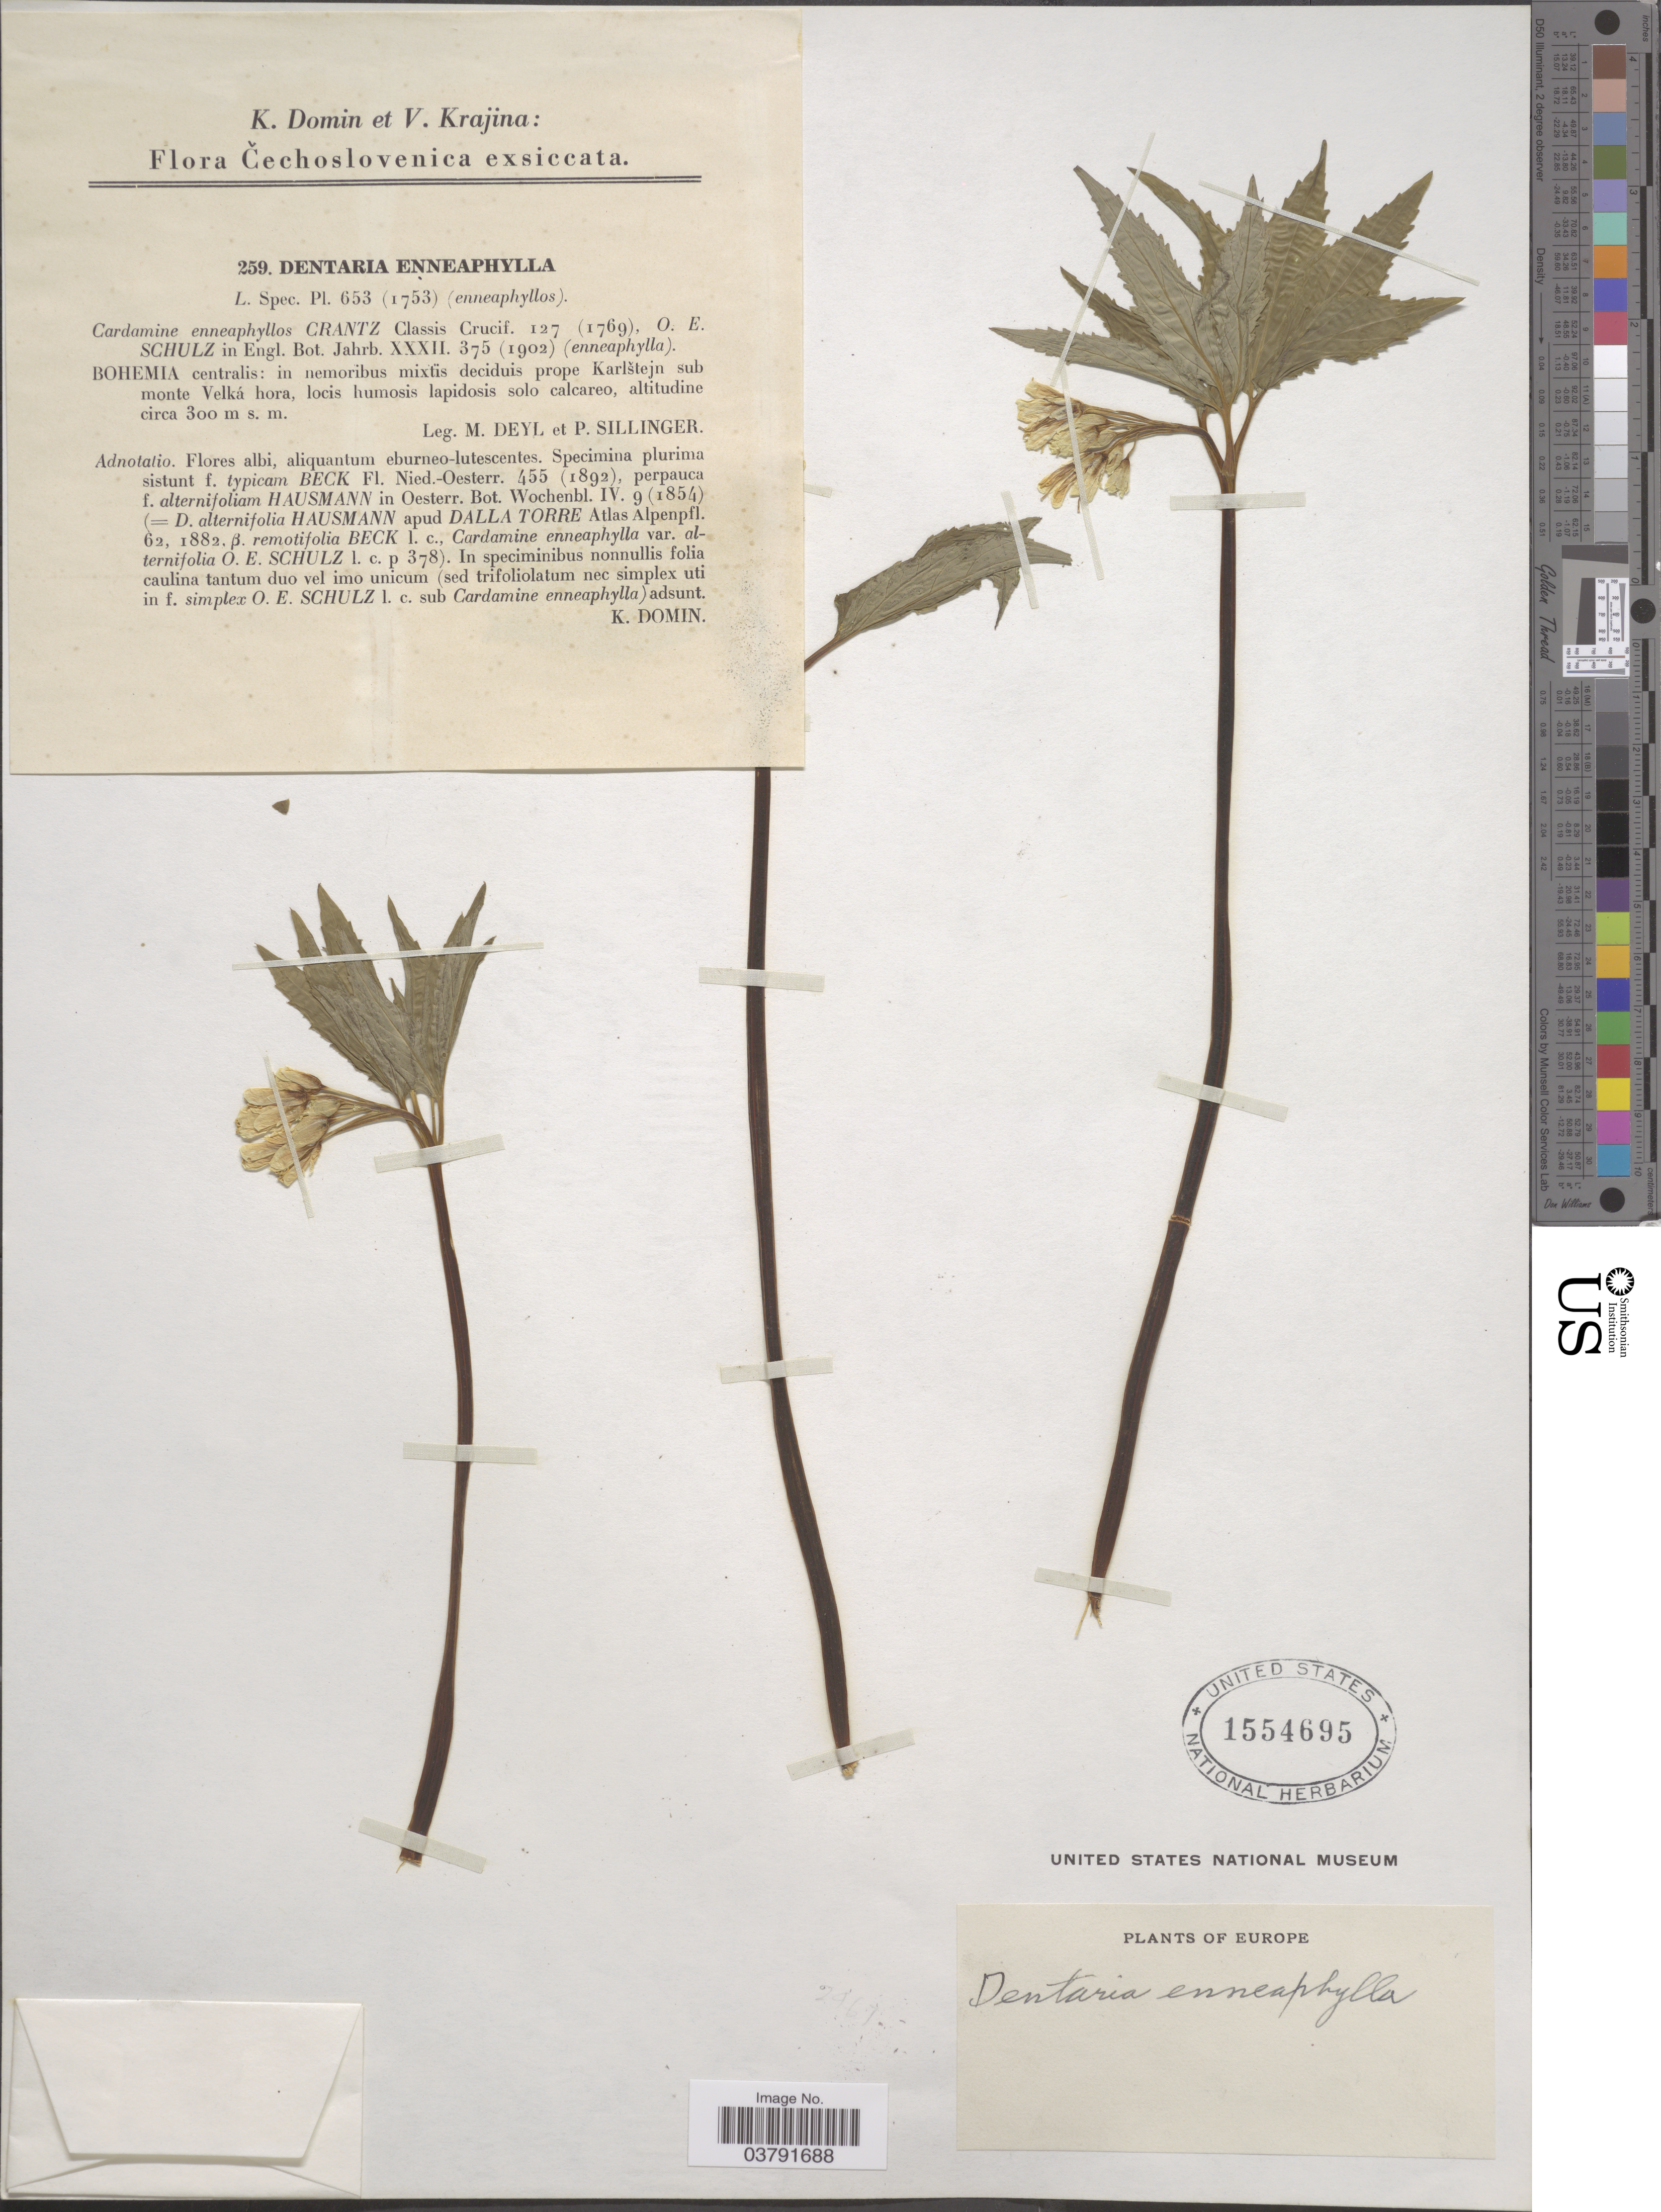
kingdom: Plantae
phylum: Tracheophyta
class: Magnoliopsida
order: Brassicales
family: Brassicaceae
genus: Dentaria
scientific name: Dentaria enneaphyllos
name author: L.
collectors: M. Deyl & P. Sillinger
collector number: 259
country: Czechia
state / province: Central Bohemian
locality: Cechoslovenica. Bohemia centralis: in nemoribus mictis deciduis prope Karlstejn sub monte Velka hora, locis humosis lapidosis solo calareo.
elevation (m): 300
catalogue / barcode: US 1554695